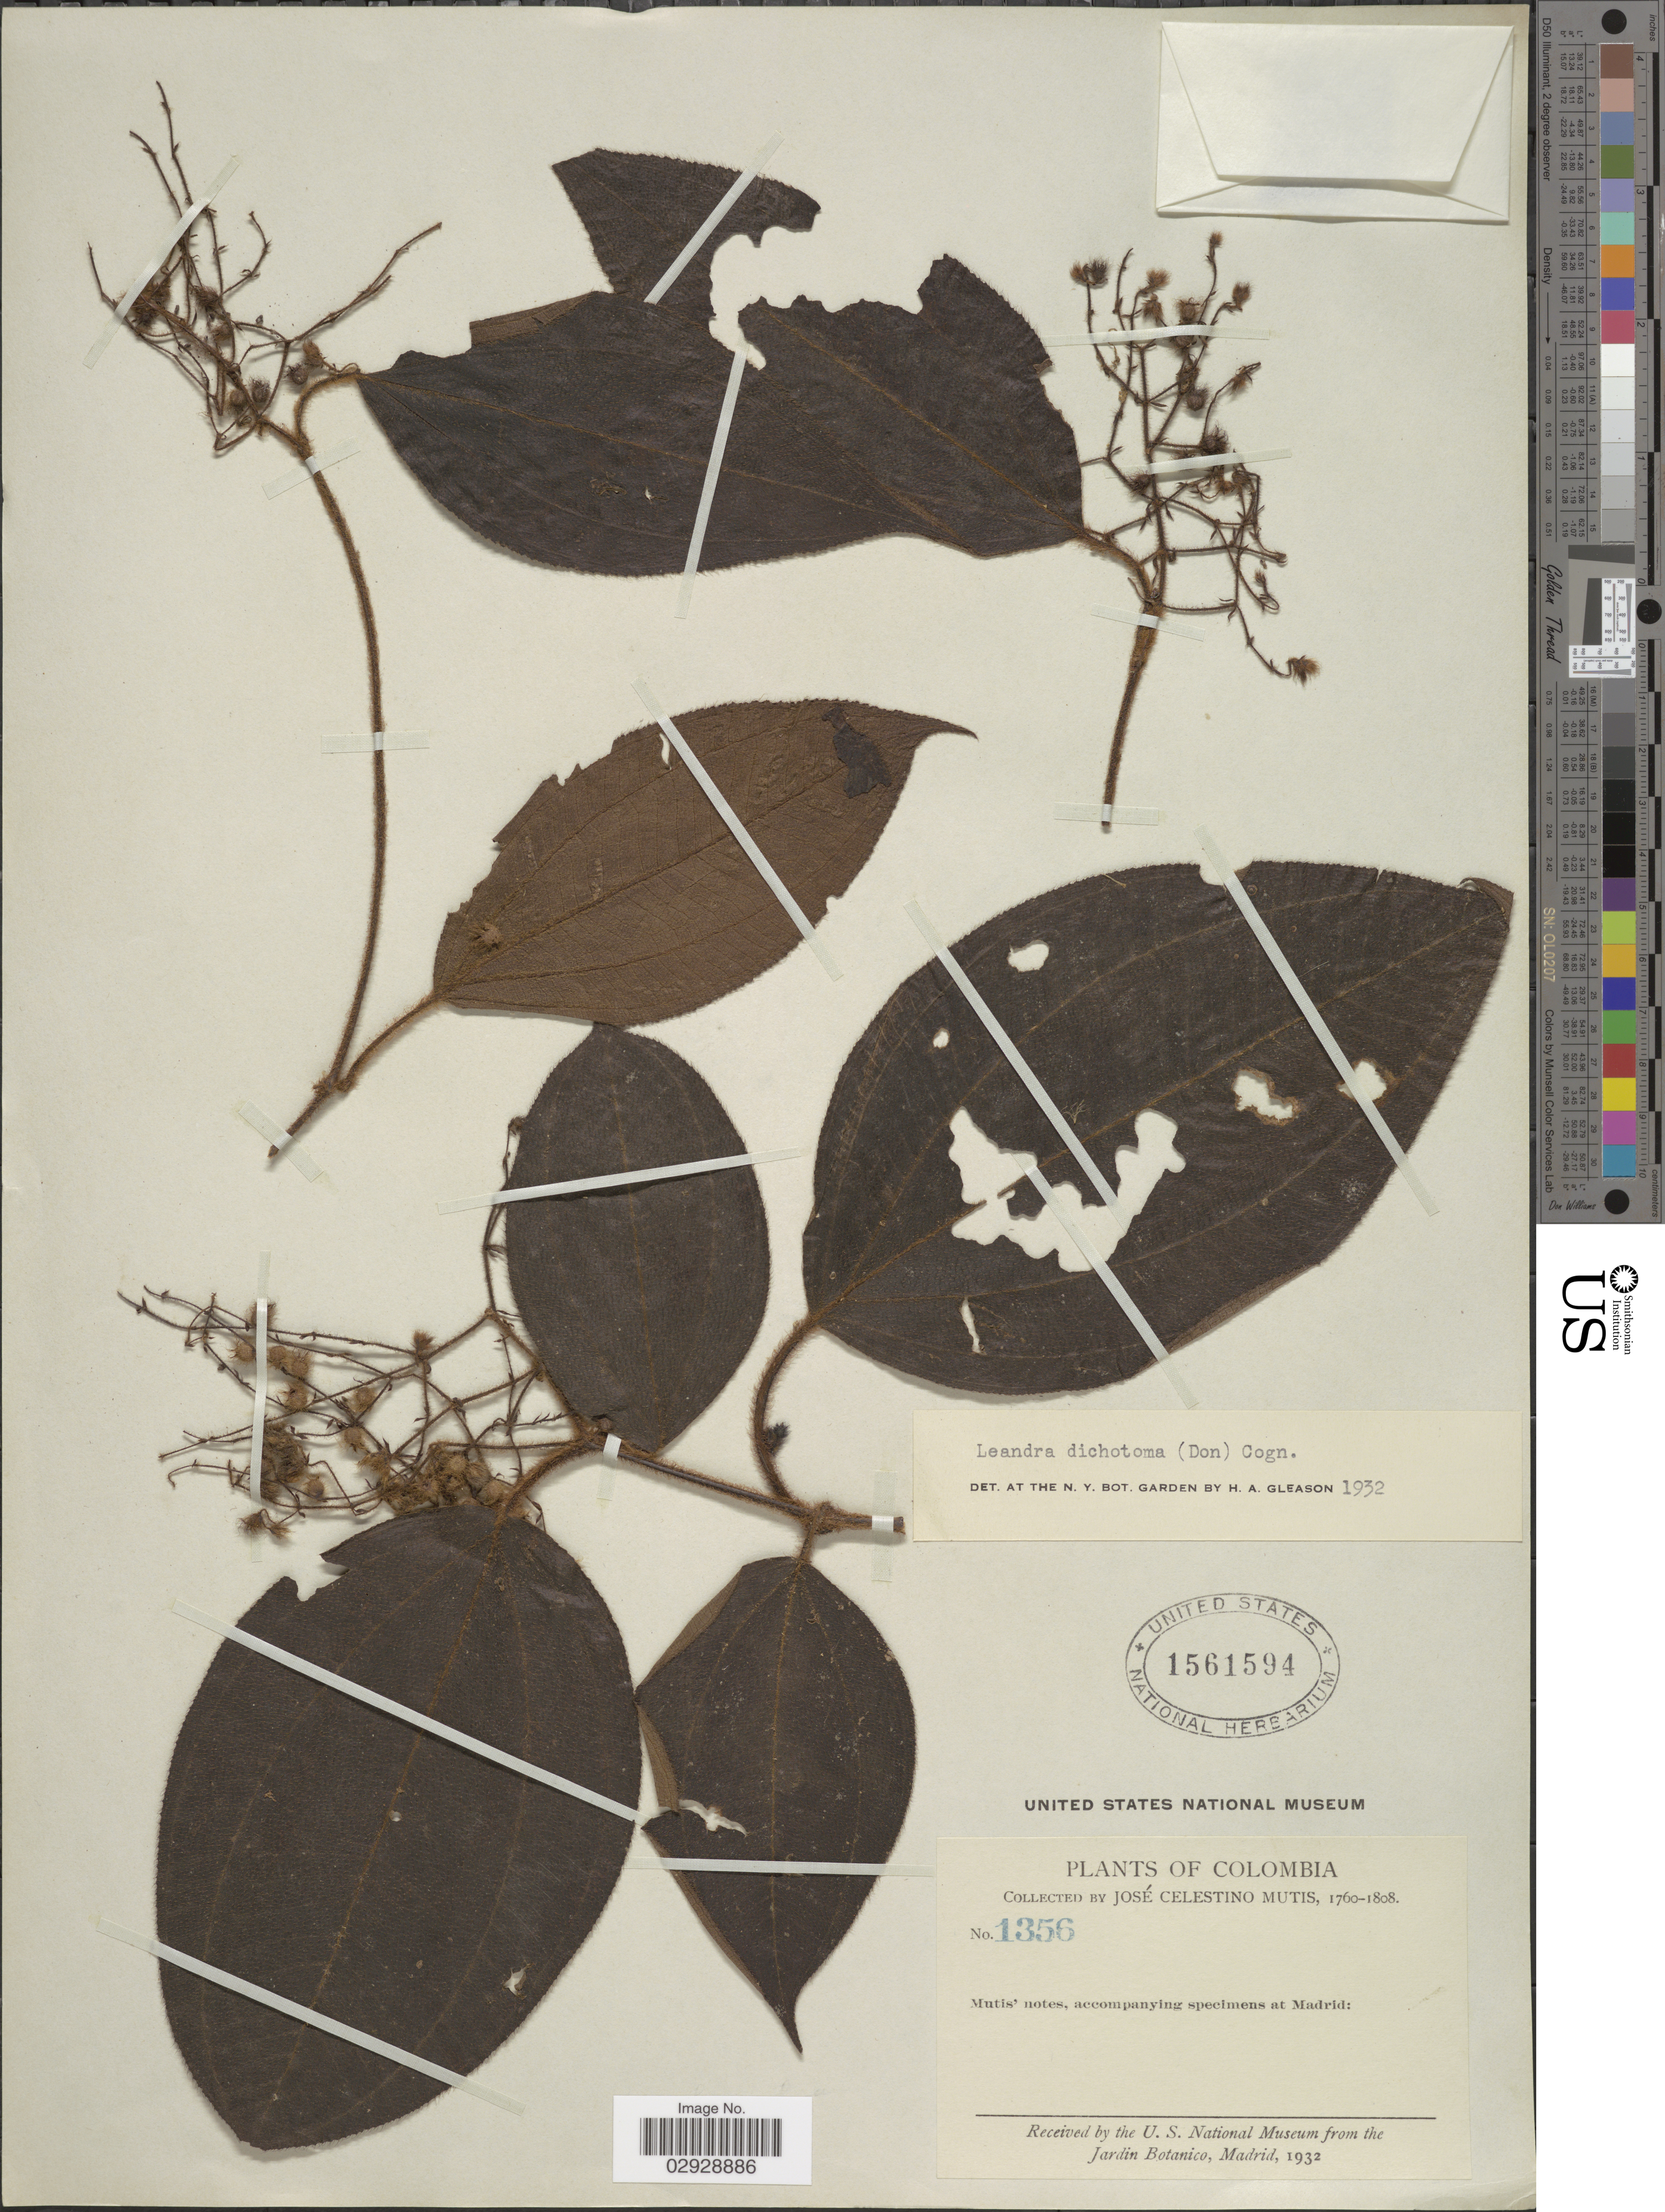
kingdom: Plantae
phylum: Tracheophyta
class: Magnoliopsida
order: Myrtales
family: Melastomataceae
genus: Leandra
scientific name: Leandra dichotoma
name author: (D. Don) Cogn.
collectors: J. C. B. Mutis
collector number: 1356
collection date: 1760/1808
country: Colombia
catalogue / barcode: US 1561594